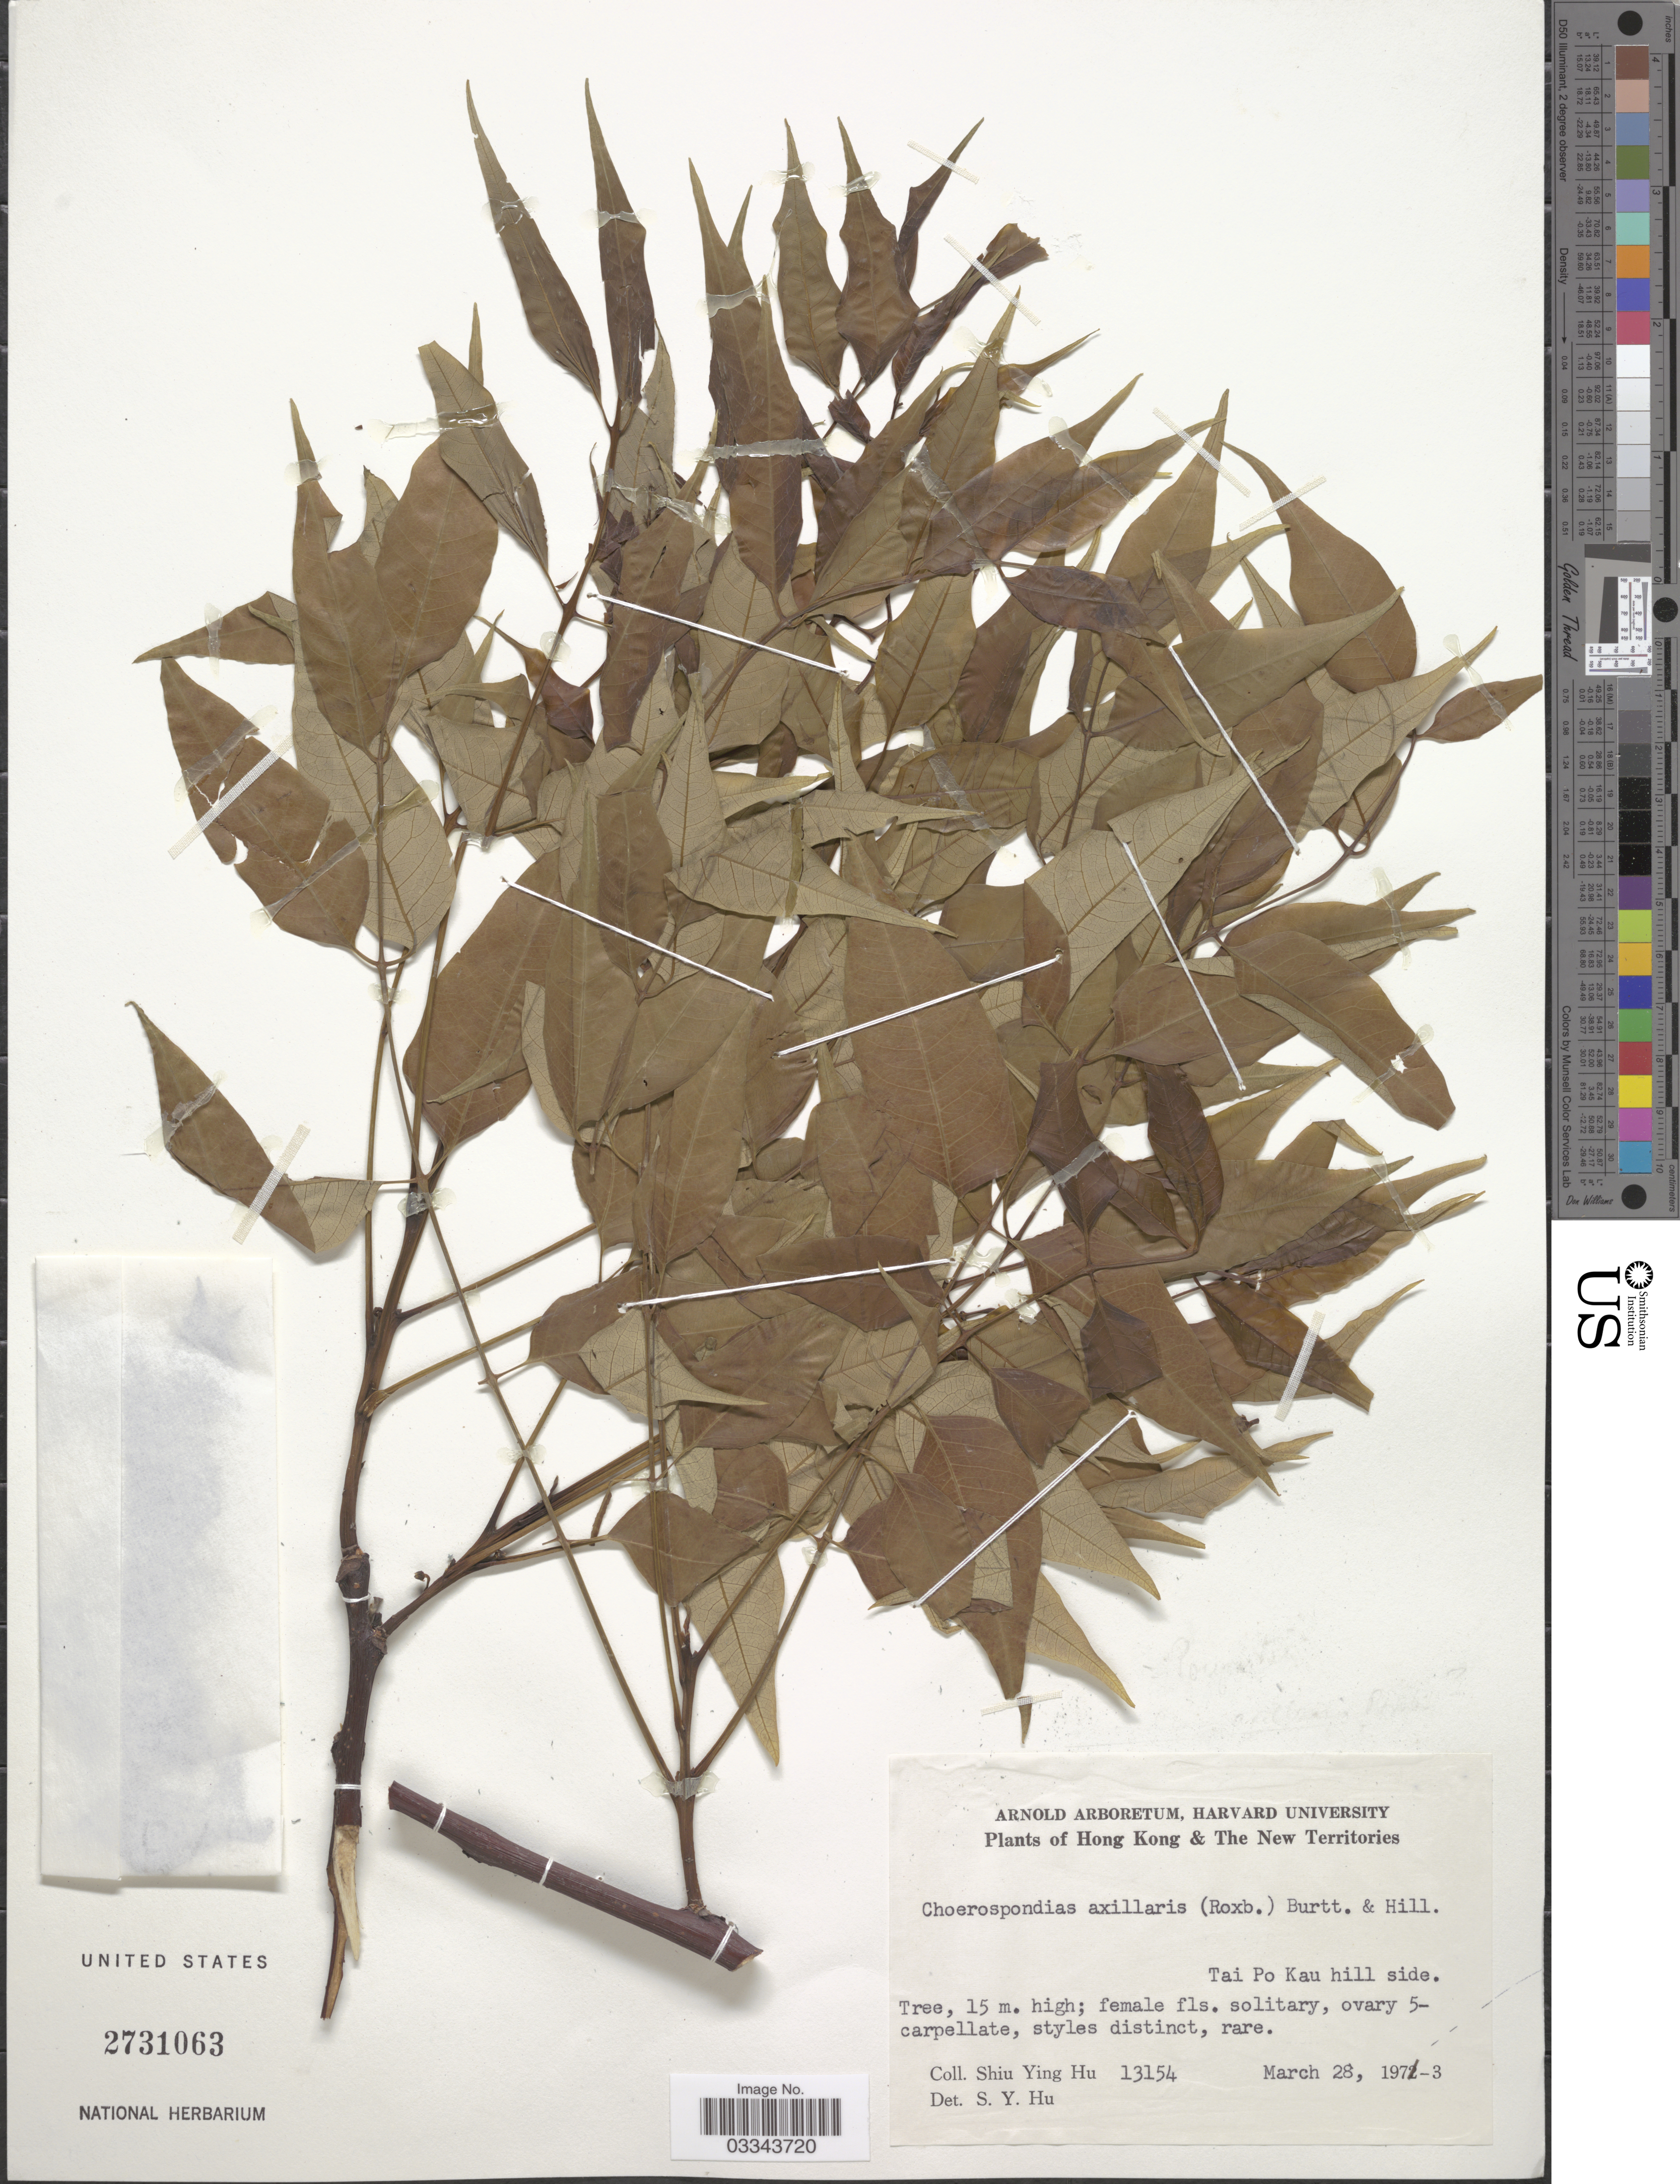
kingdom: Plantae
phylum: Tracheophyta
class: Magnoliopsida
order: Sapindales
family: Anacardiaceae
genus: Choerospondias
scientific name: Choerospondias axillaris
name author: (Roxb.) B.L. Burtt & A.W. Hill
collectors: S. Y. Hu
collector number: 13154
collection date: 1973-03-28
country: China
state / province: Hong Kong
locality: Hong Kong & The New Territories. Tai Po Kau hill side.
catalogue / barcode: US 2731063